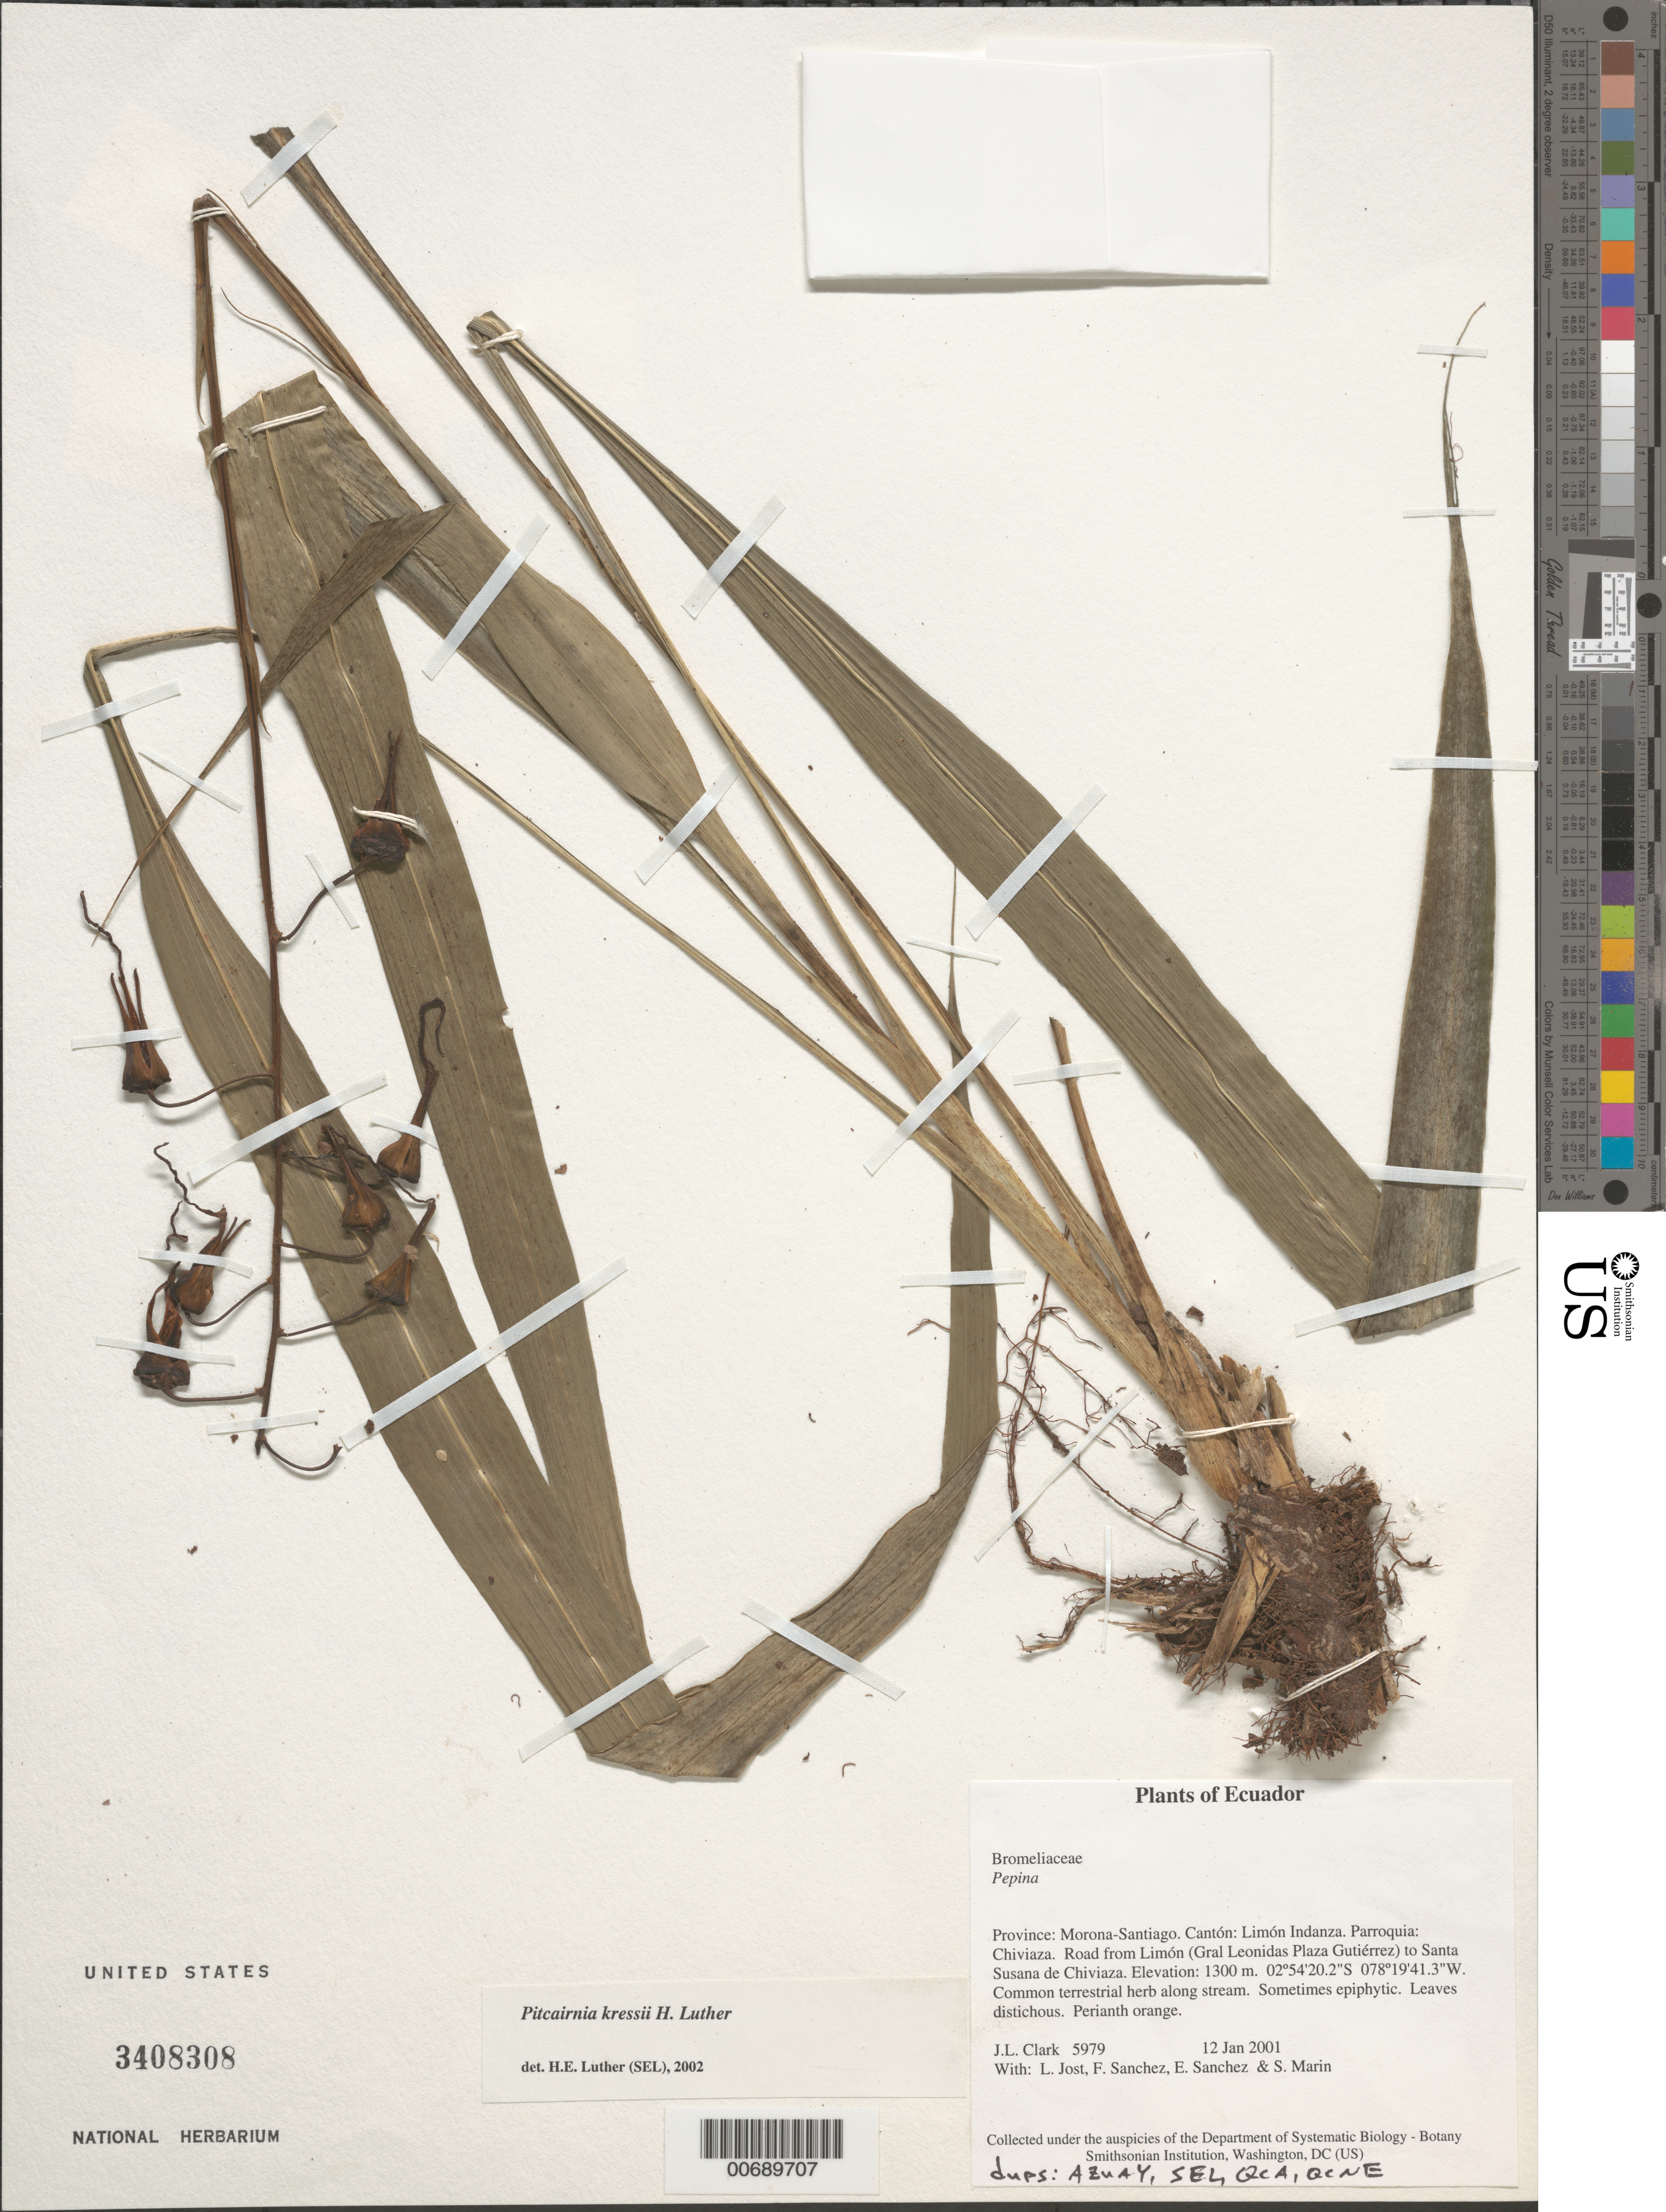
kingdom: Plantae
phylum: Tracheophyta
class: Liliopsida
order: Poales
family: Bromeliaceae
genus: Pitcairnia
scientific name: Pitcairnia kressii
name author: H. Luther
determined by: Luther, Hans E.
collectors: J. L. Clark, L. Jost, F. Sanchez, E. Sanchez & S. Marin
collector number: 5979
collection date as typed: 12 Jan 2001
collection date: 2001-01-12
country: Ecuador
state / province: Morona-Santiago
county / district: Limón Indanza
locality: Parroquia: Chiviaza. Road from Limón (Gral Leonidas Plaza Gutiérrez) to Santa Susana de Chiviaza.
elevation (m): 1300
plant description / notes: AZUAY, QCA, QCNE, SEL, US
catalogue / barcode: US 3408308